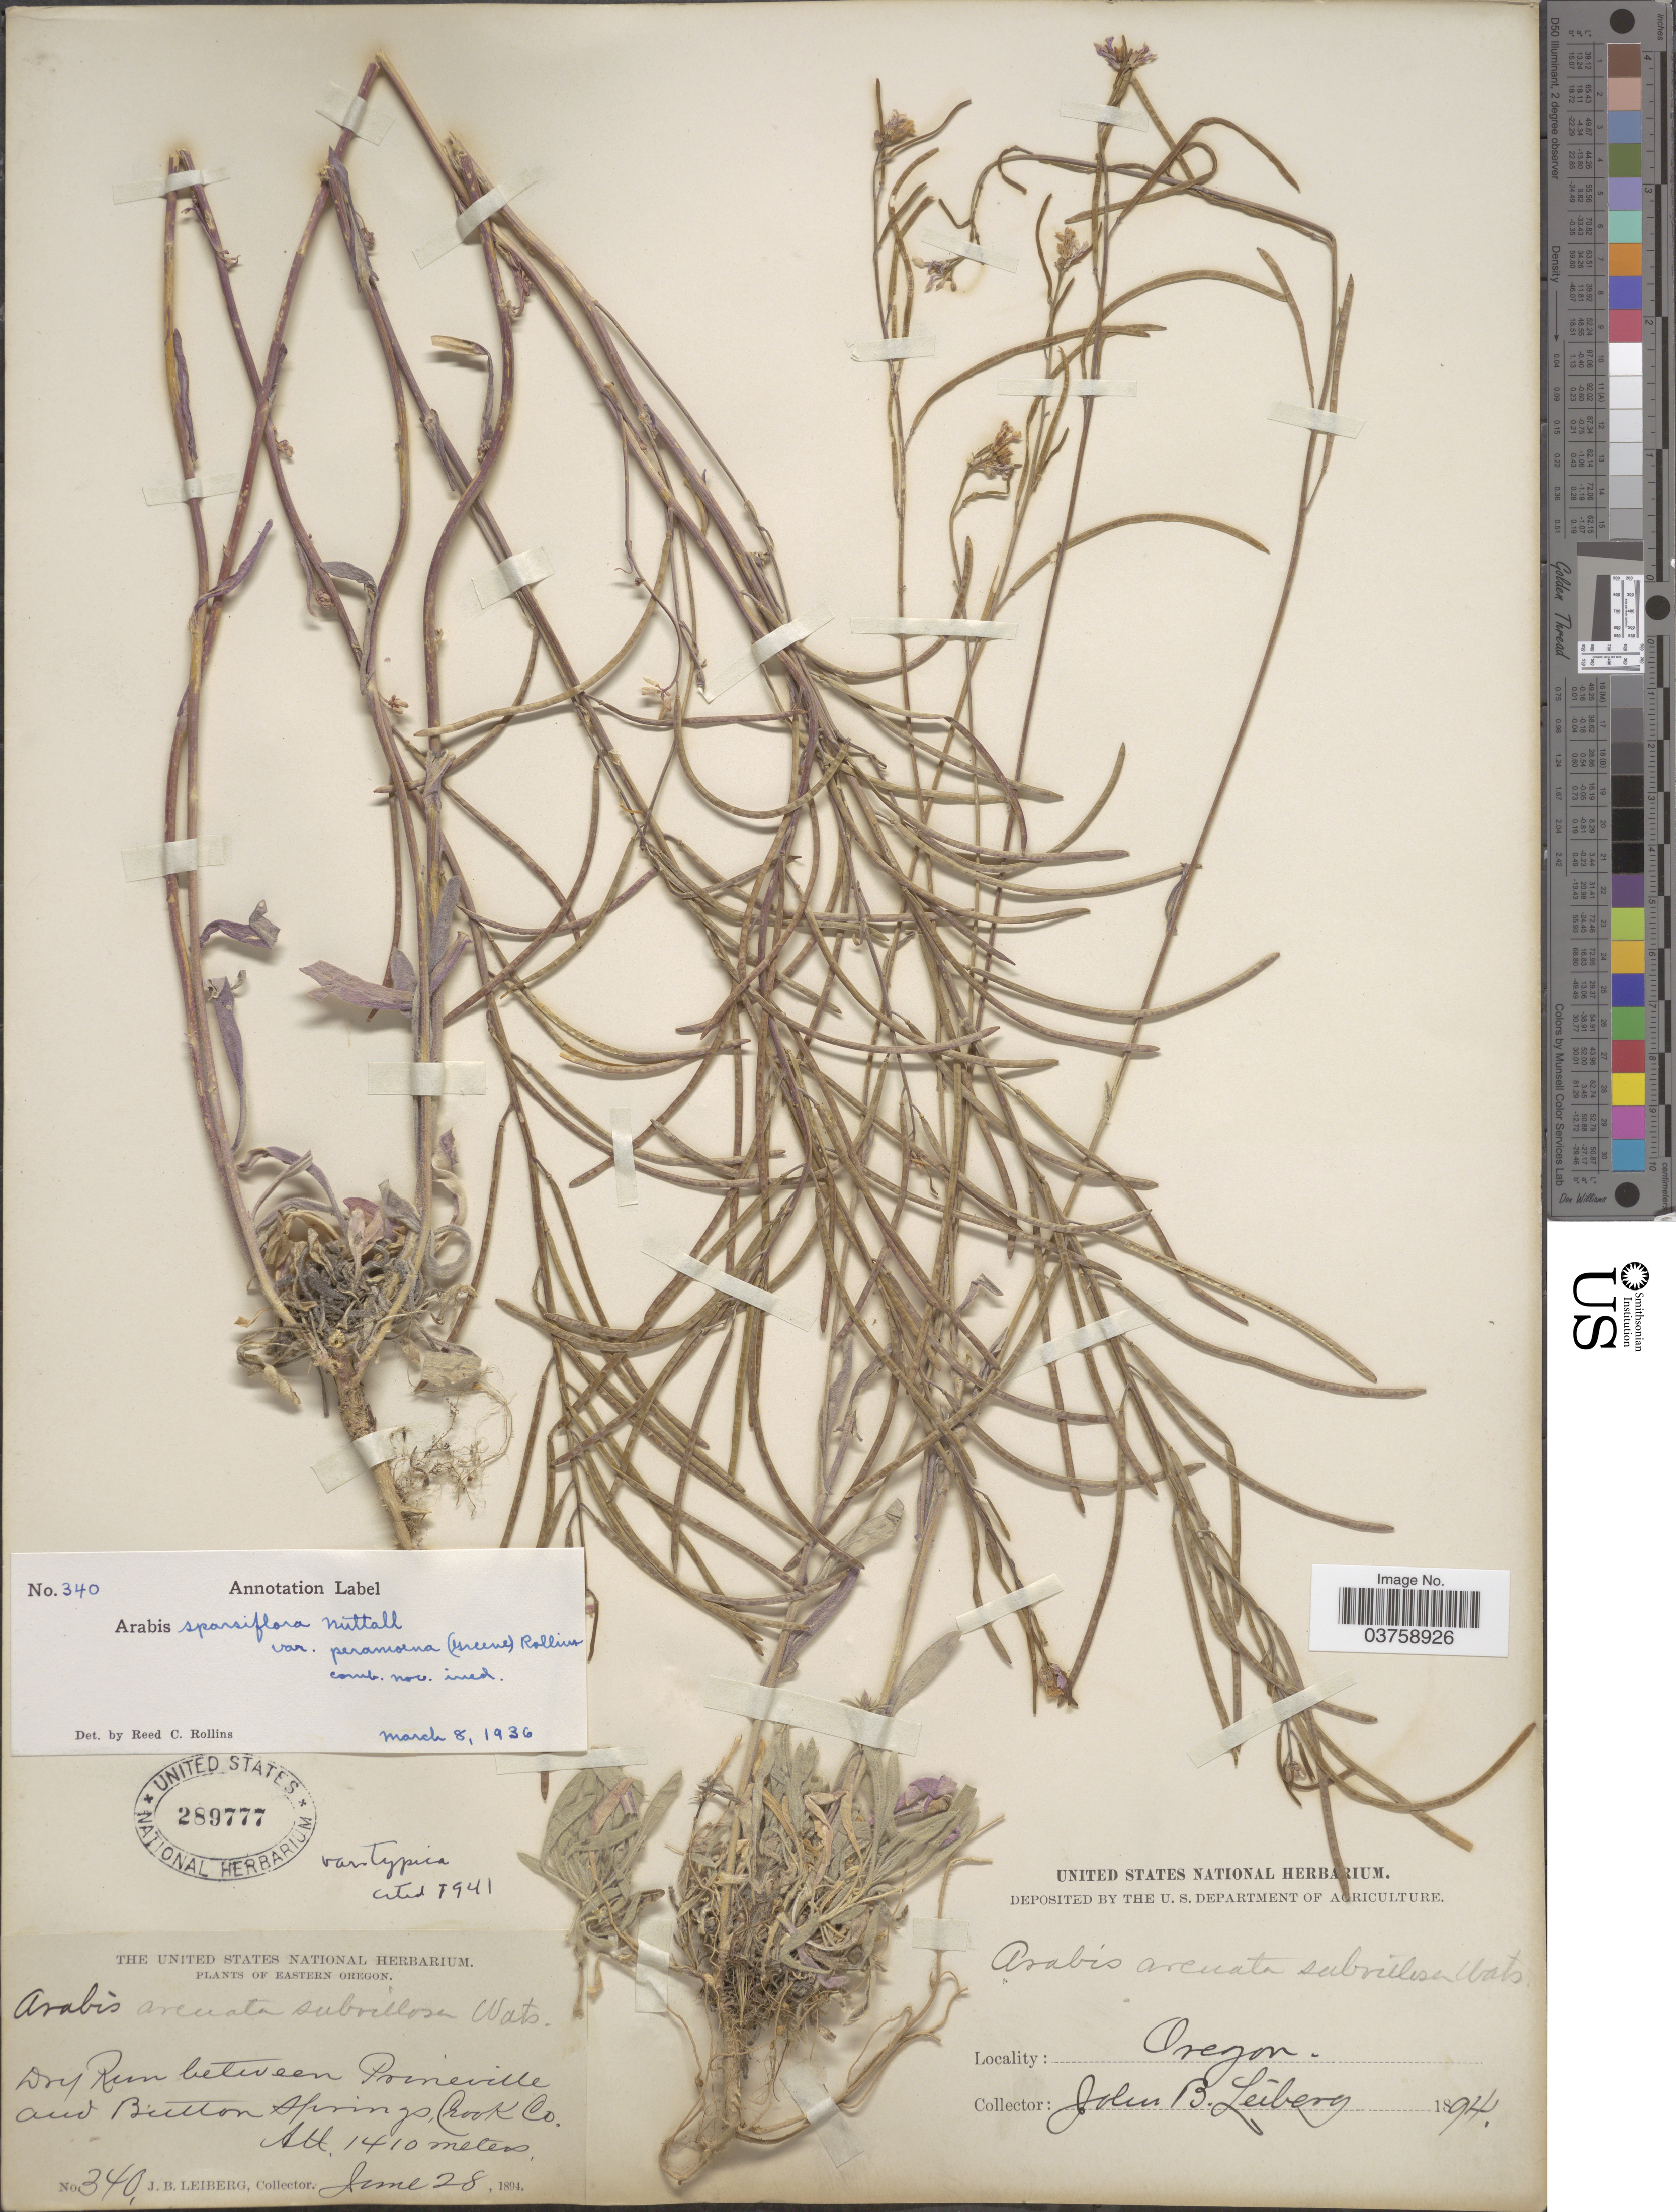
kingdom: Plantae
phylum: Tracheophyta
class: Magnoliopsida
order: Brassicales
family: Brassicaceae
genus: Arabis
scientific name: Arabis sparsiflora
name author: Nutt.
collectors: J. B. Leiberg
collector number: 340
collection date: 1894-06-28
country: United States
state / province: Oregon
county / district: Crook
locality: Eastern Oregon. Dry Run between Poineville and Button Springs, Crook Co.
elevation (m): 1410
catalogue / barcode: US 289777